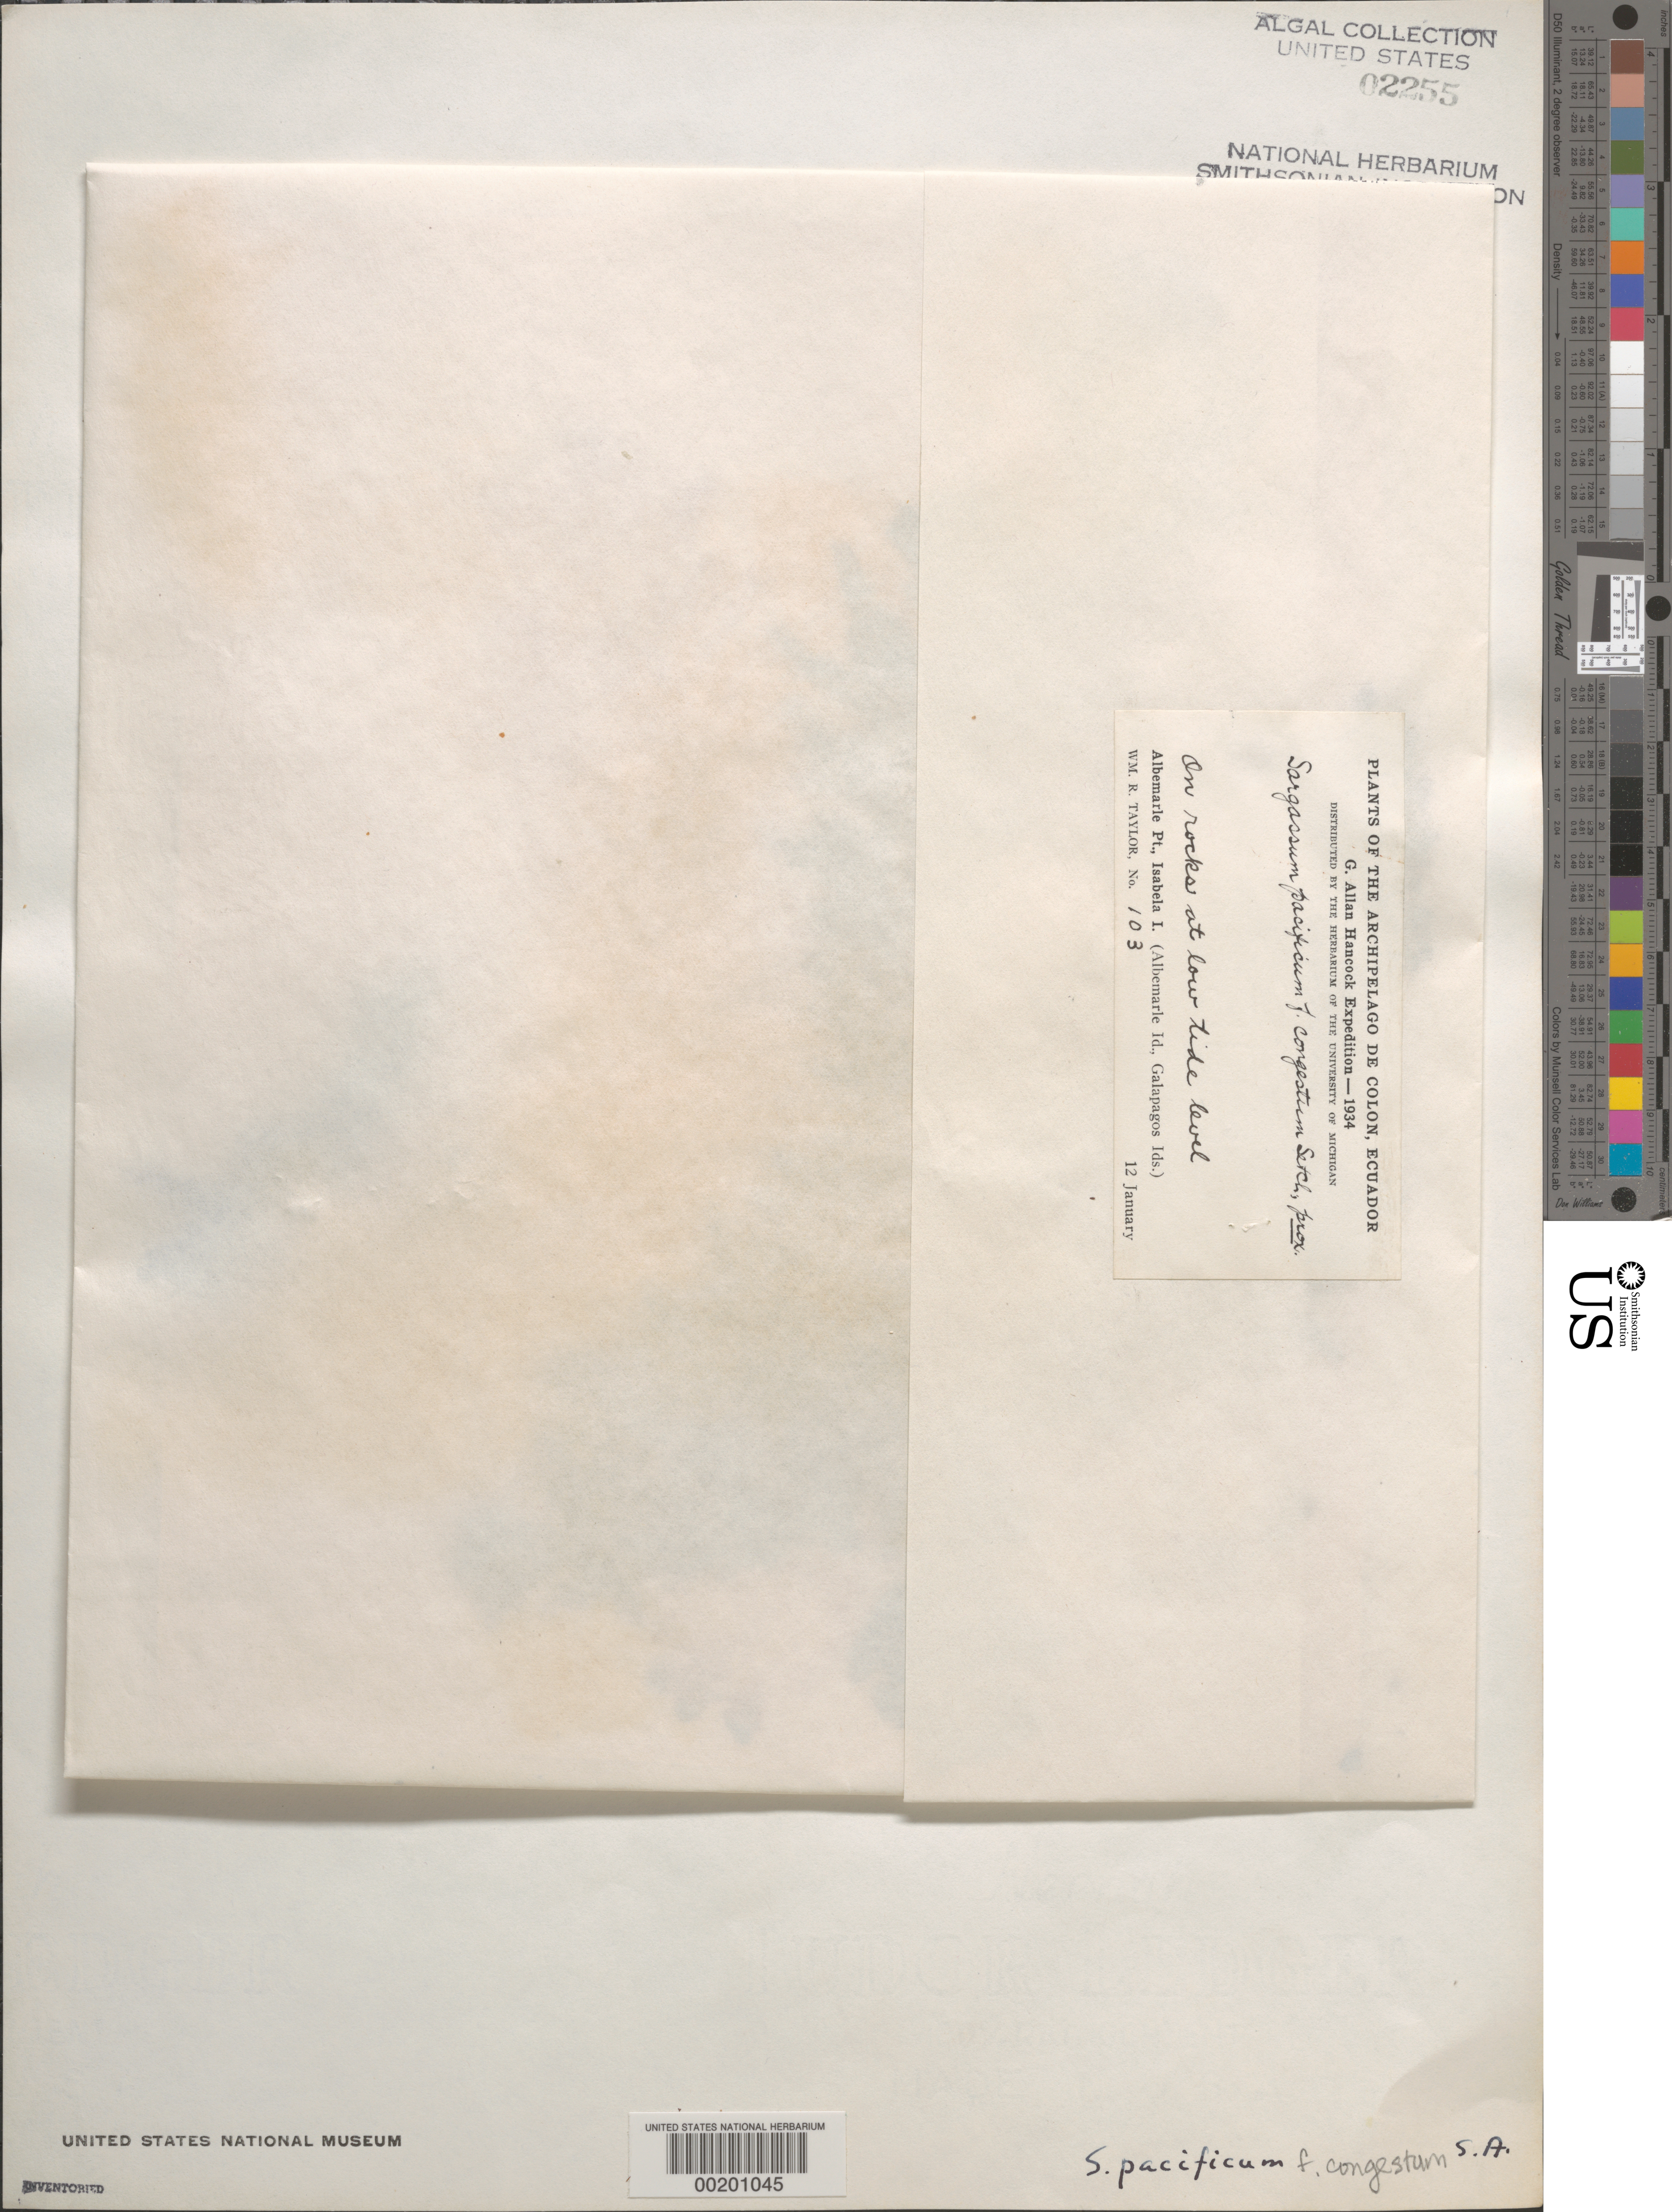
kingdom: Chromista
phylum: Ochrophyta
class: Phaeophyceae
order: Fucales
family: Sargassaceae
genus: Sargassum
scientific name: Sargassum pacificum f. congestum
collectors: W. R. Taylor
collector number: WRT 34-103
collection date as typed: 12 Jan 1934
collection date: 1934-01-12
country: Ecuador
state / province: Colón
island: Isabela [Albemarle]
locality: Albemarle Point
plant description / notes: G. Allan Hancock Expedition, 1934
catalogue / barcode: US 2255